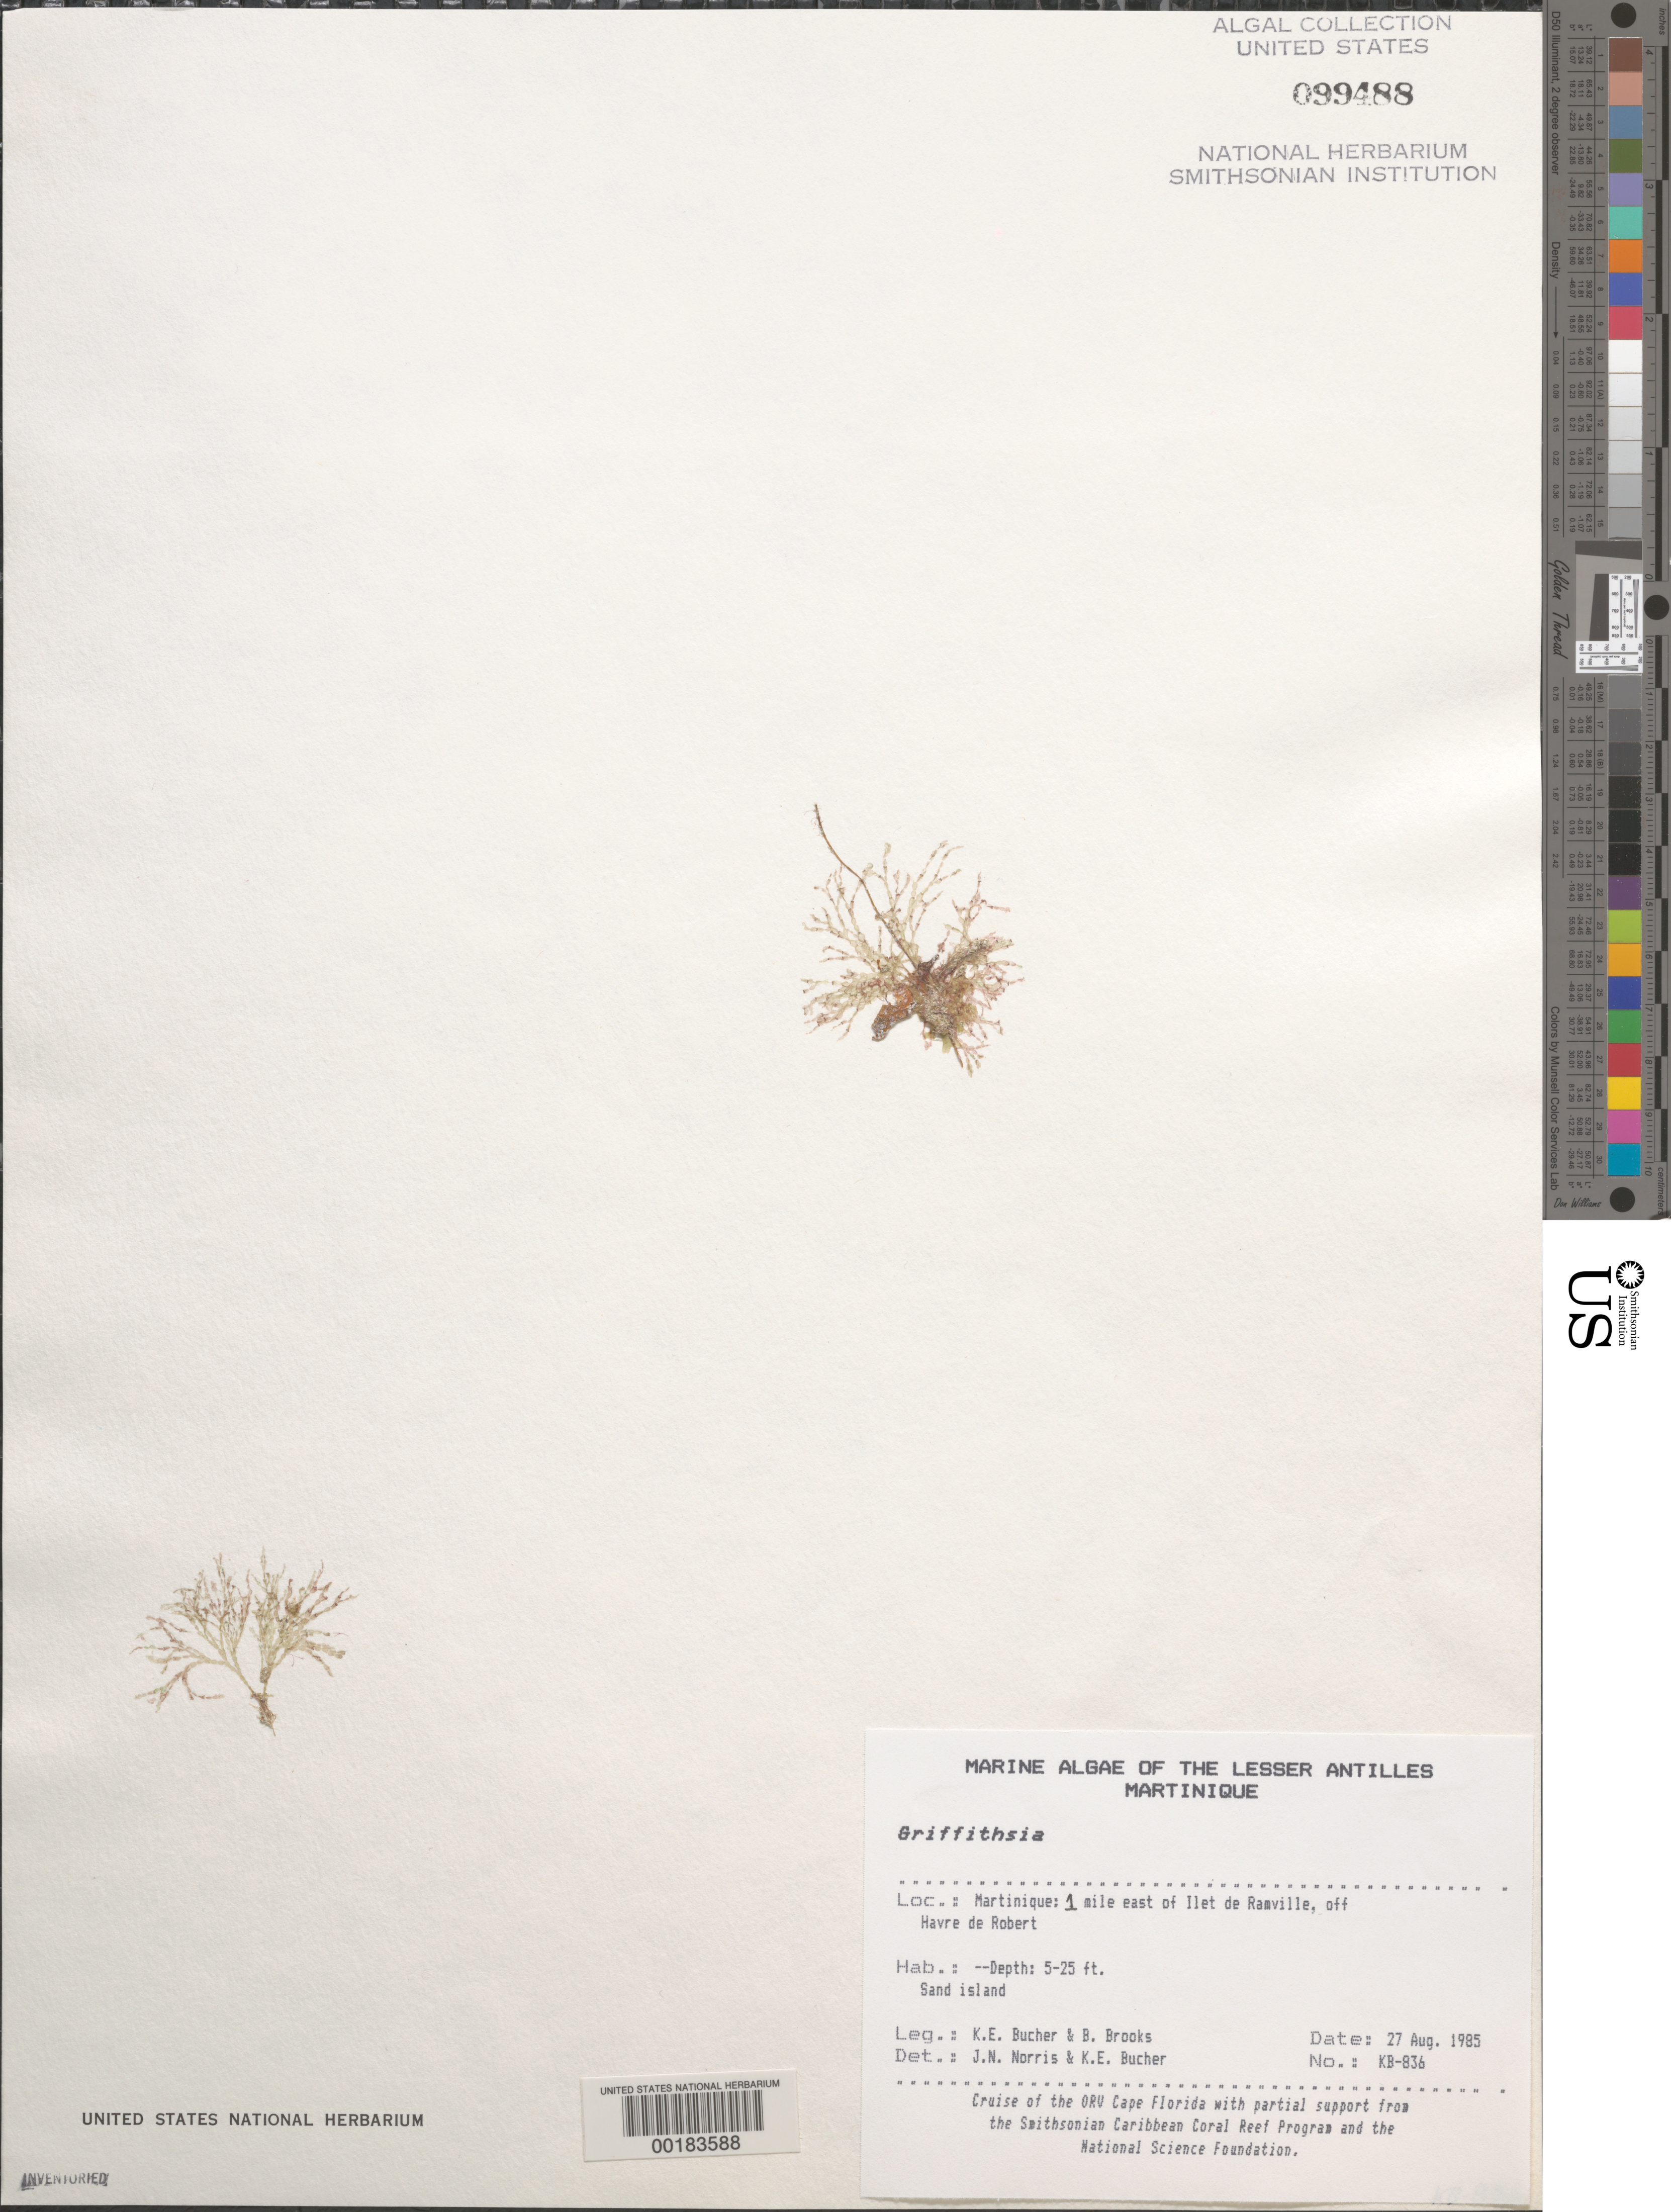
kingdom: Plantae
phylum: Rhodophyta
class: Florideophyceae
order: Ceramiales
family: Wrangeliaceae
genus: Griffithsia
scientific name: Griffithsia sp.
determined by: Norris, J. N.; Bucher, K. E.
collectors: K. E. Bucher & B. Brooks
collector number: Kb-836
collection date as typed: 27 Aug 1985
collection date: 1985-08-27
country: Martinique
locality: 1 mile east of Ilet de Ramville, off Havre du Robert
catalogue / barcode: US 99488